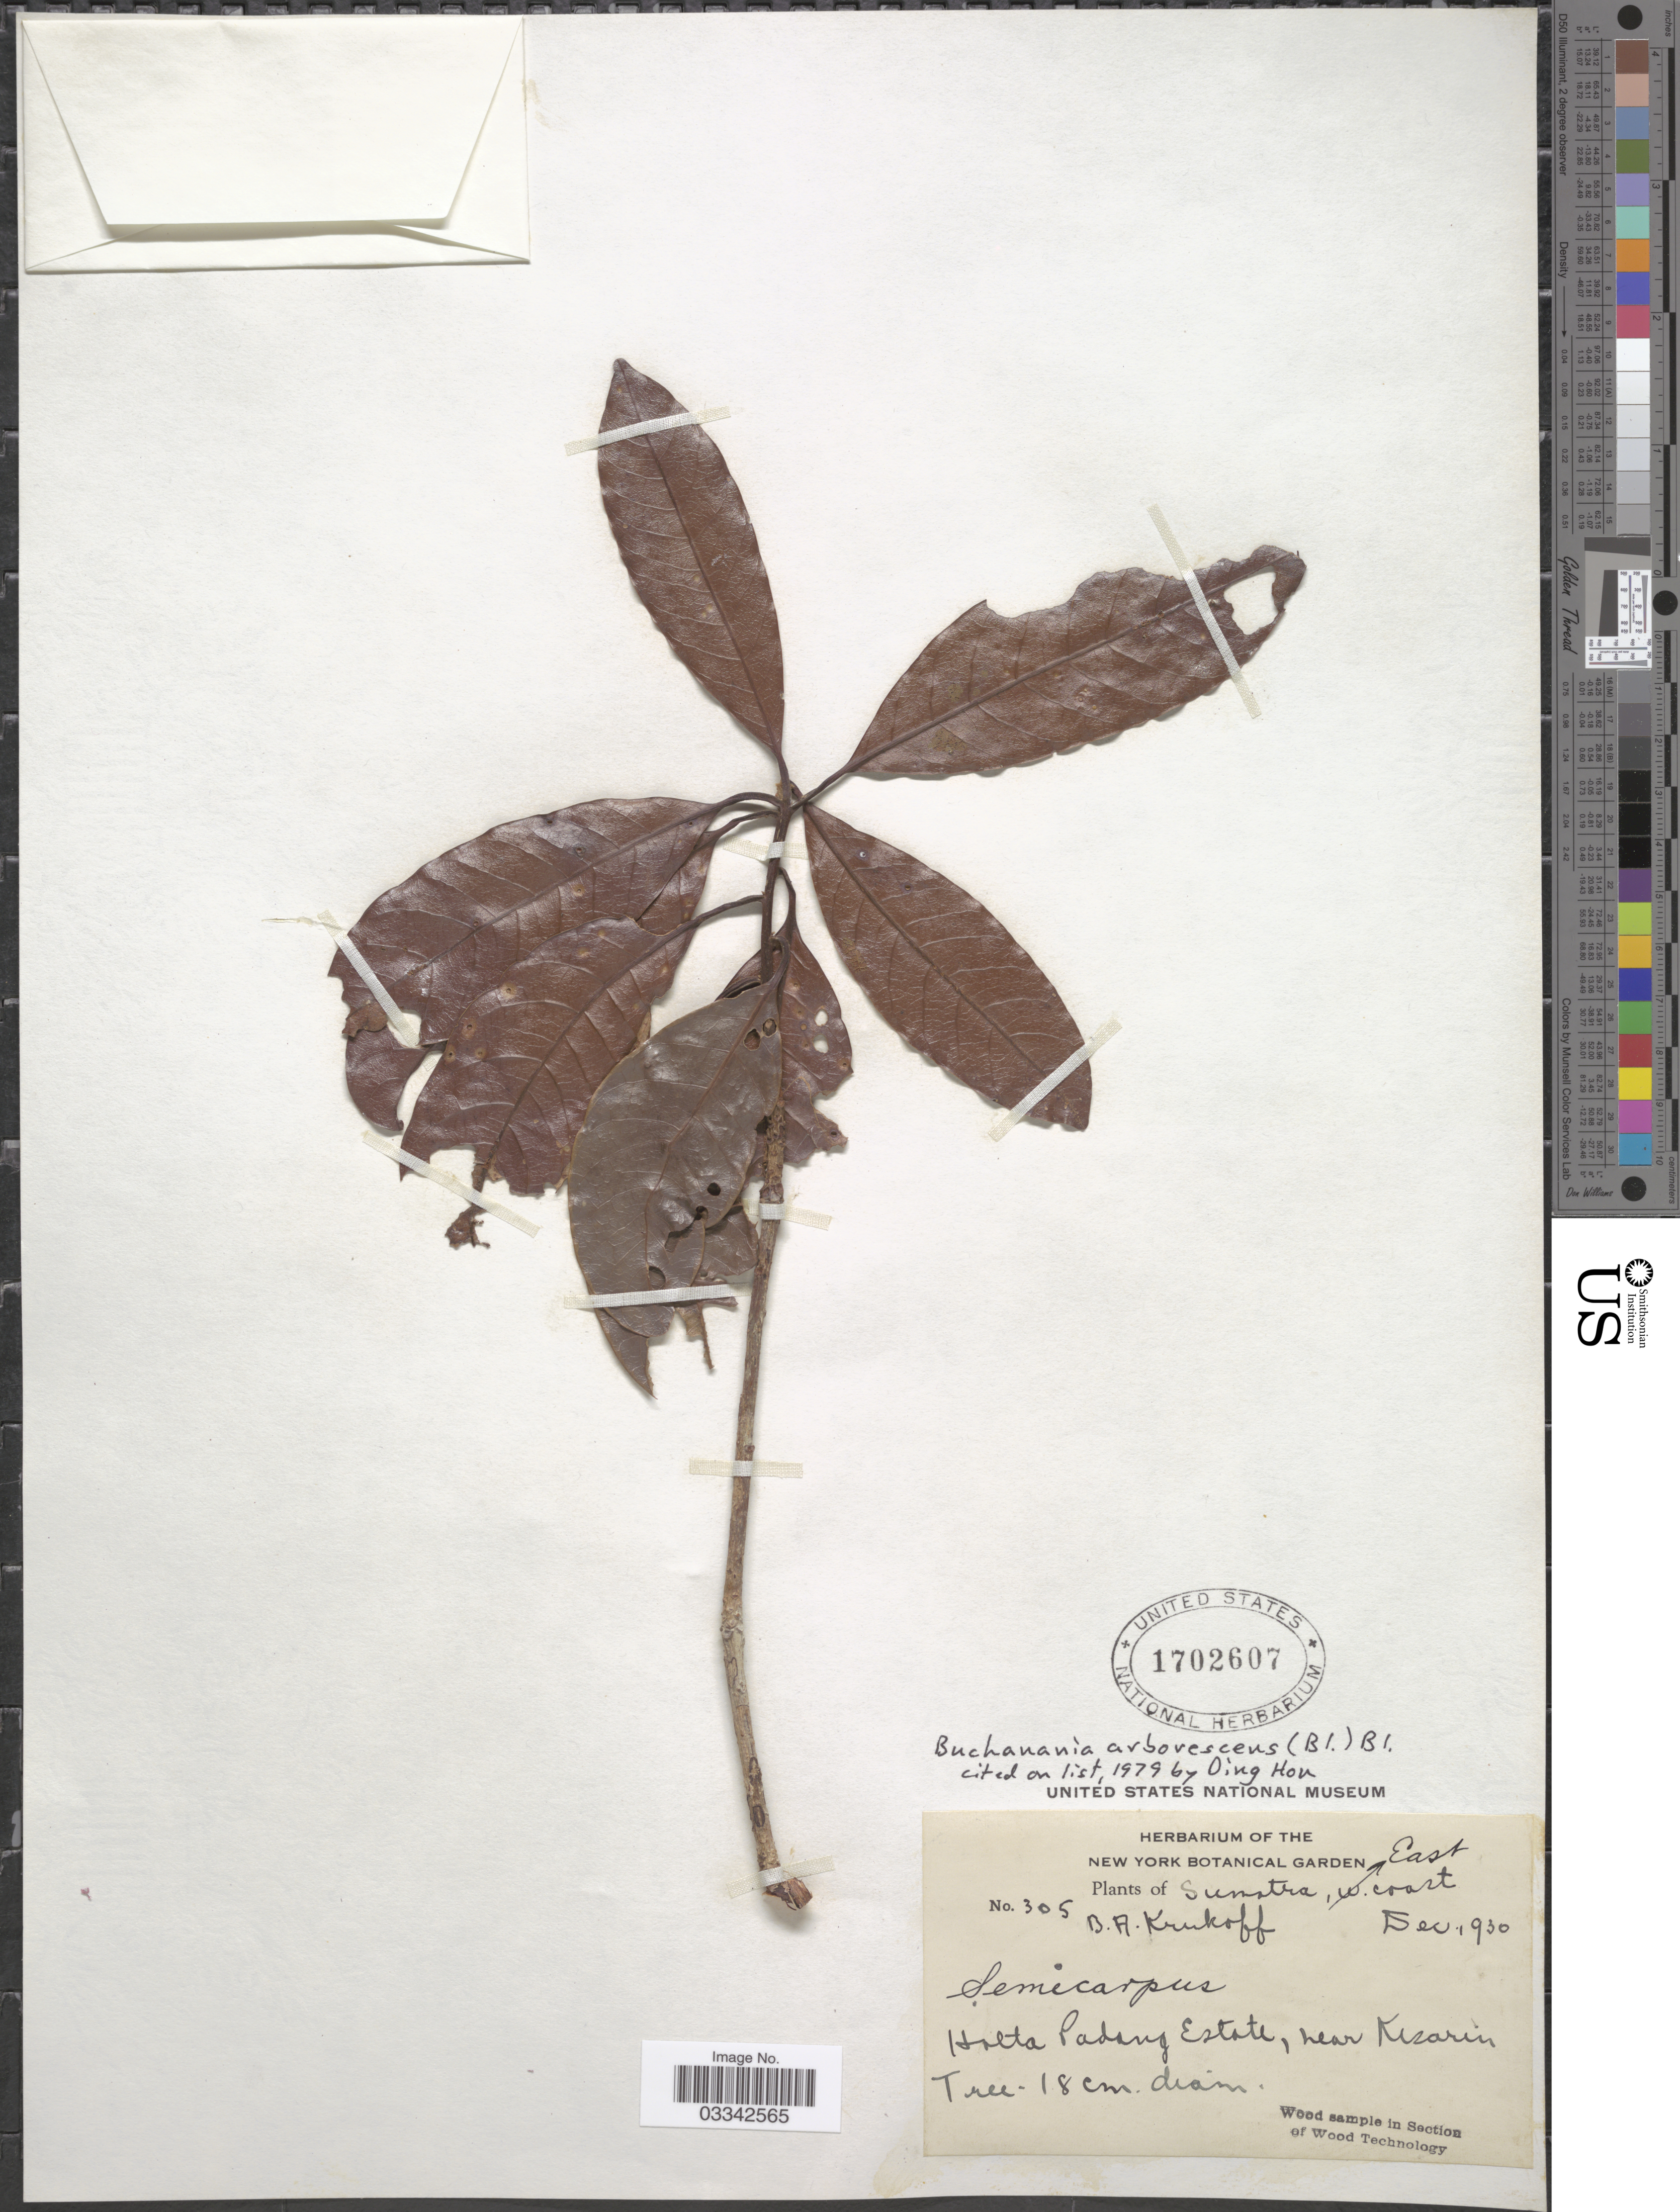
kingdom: Plantae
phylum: Tracheophyta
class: Magnoliopsida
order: Sapindales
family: Anacardiaceae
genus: Buchanania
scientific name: Buchanania arborescens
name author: (Blume) Blume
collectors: B. A. Krukoff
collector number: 305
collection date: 1930-12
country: Indonesia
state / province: Sumatra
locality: Sumatra, East coast. Holta Padang Estate, near Kisarin.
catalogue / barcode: US 1702607